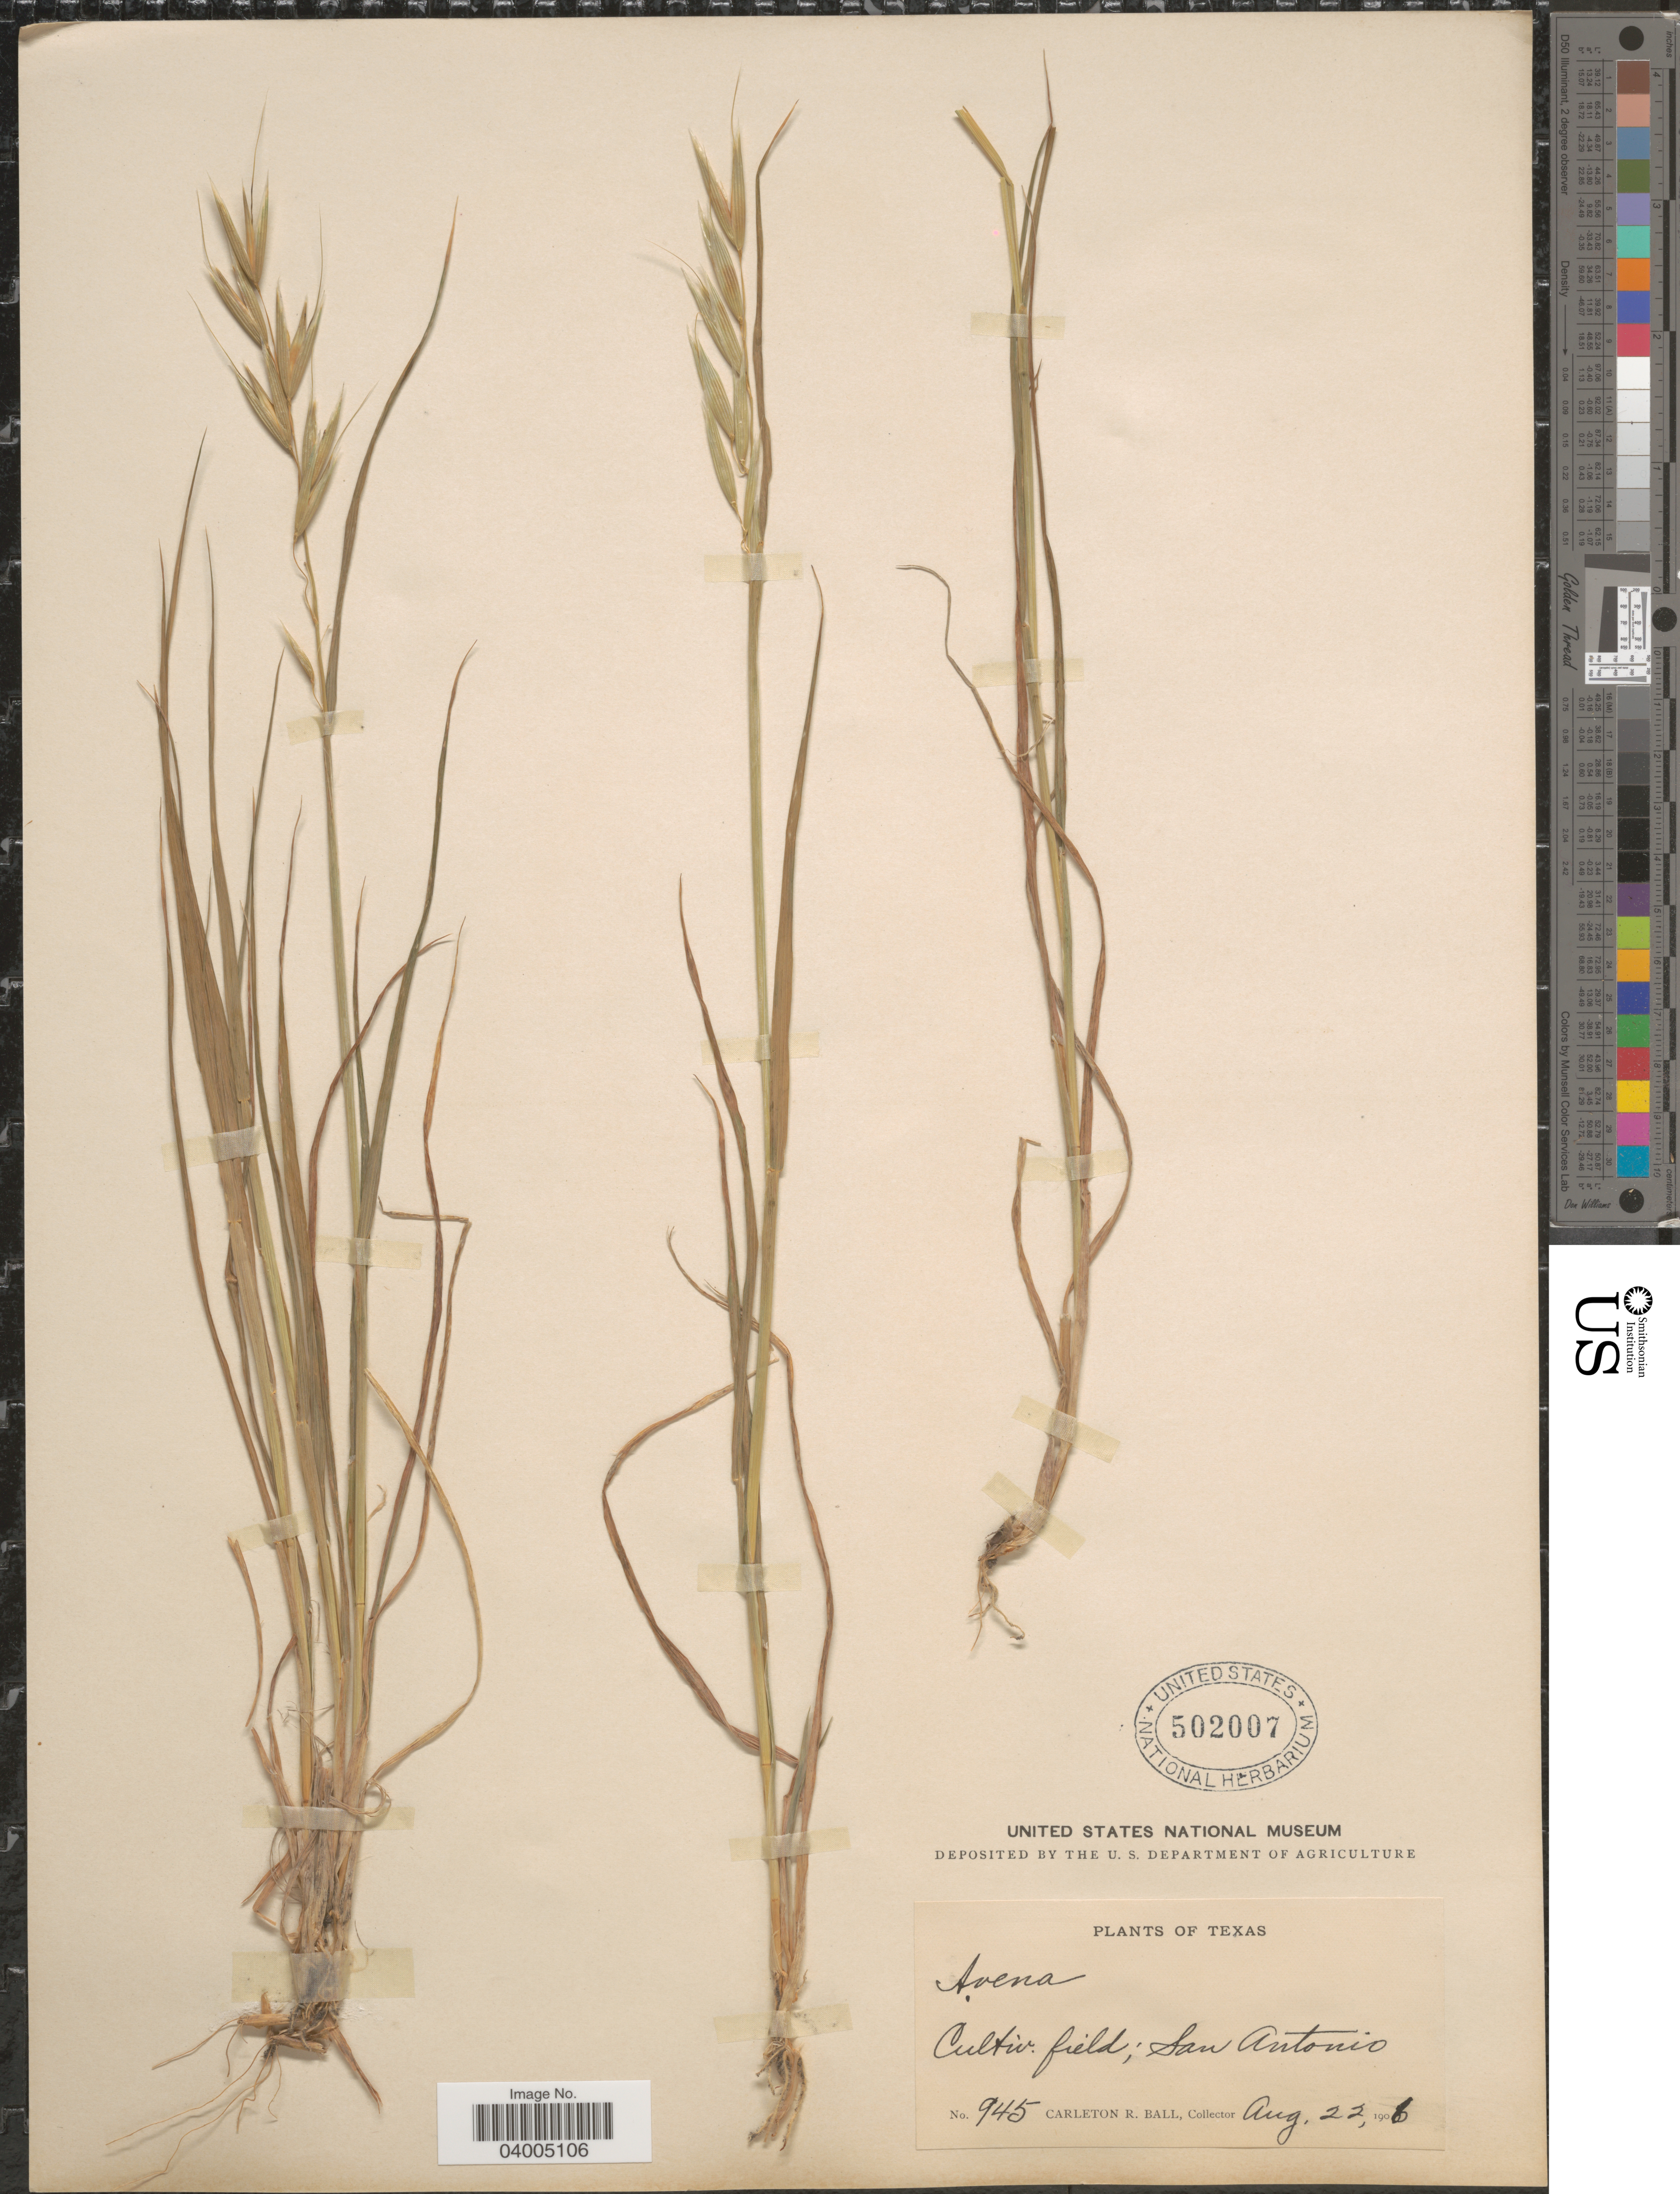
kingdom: Plantae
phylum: Tracheophyta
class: Liliopsida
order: Poales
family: Poaceae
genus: Avena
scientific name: Avena sativa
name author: L.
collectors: C. R. Ball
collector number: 945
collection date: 1906-08-22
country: United States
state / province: Texas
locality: San Antonio.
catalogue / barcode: US 502007